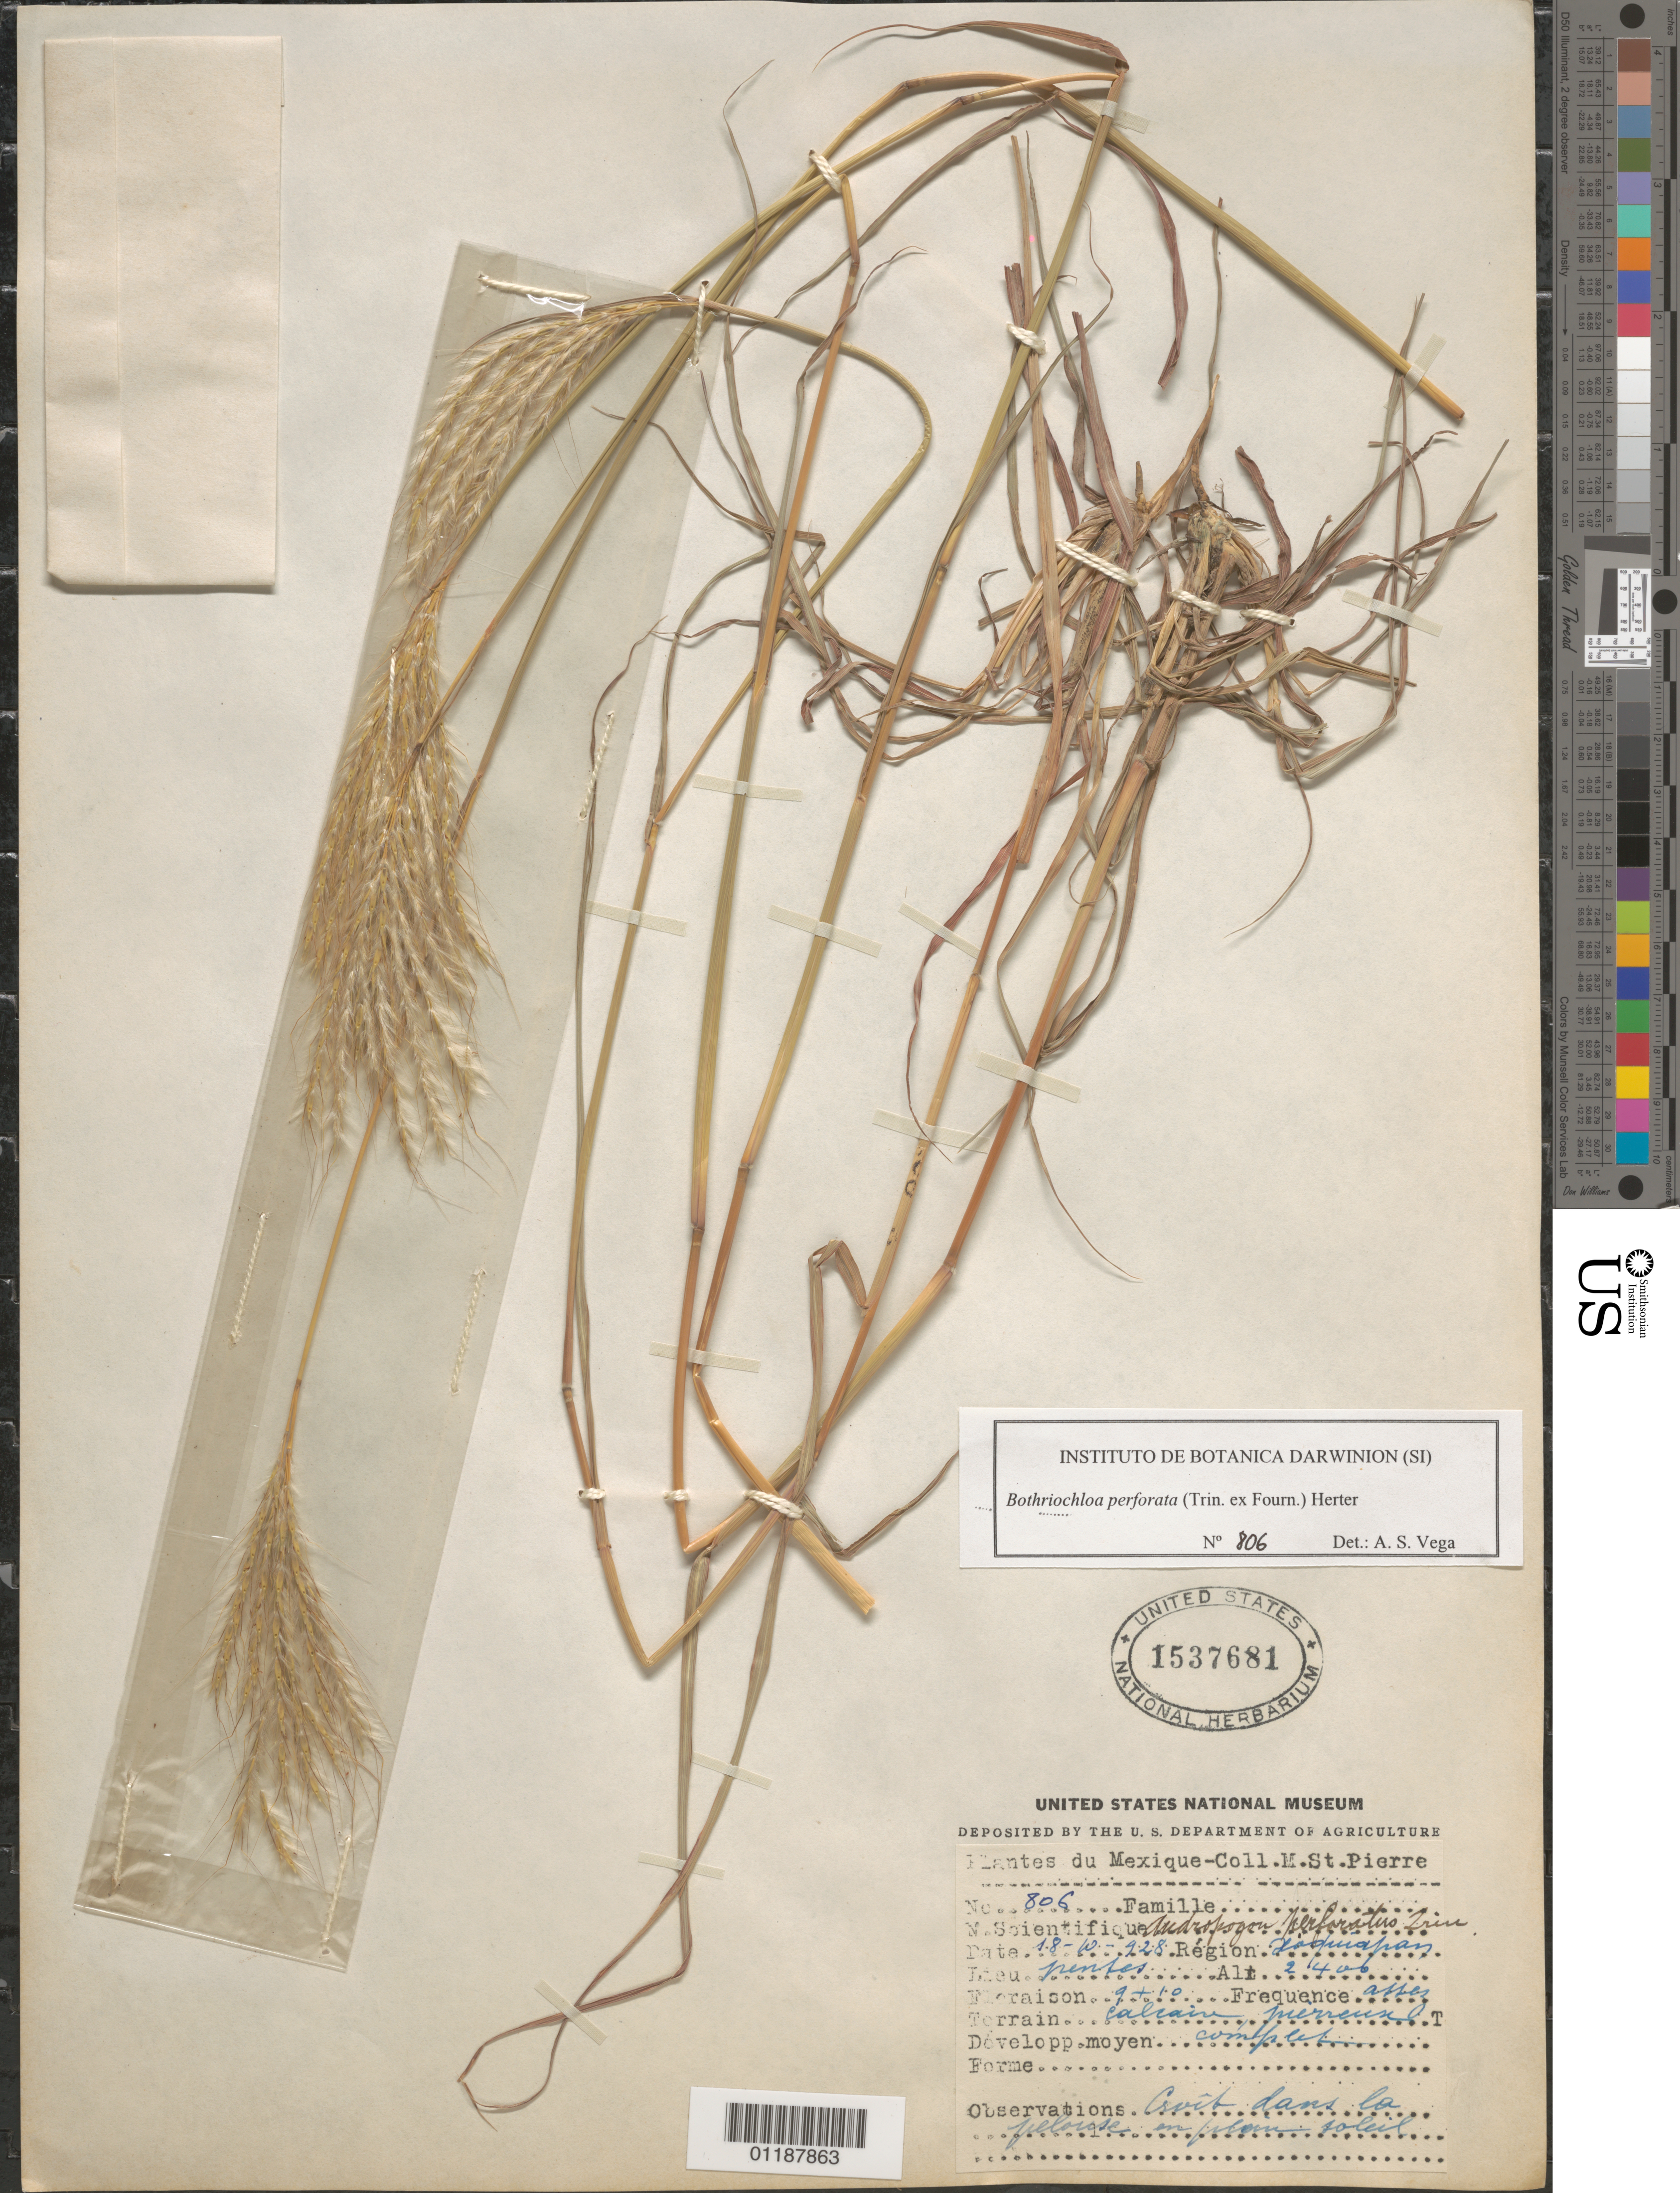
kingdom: Plantae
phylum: Tracheophyta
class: Liliopsida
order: Poales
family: Poaceae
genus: Bothriochloa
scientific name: Bothriochloa perforata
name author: (Trin. ex E. Fourn.) Herter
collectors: M. Saint-Pierre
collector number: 806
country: Mexico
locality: Zoquiapan [interpreted]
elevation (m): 2400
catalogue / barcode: US 1537681